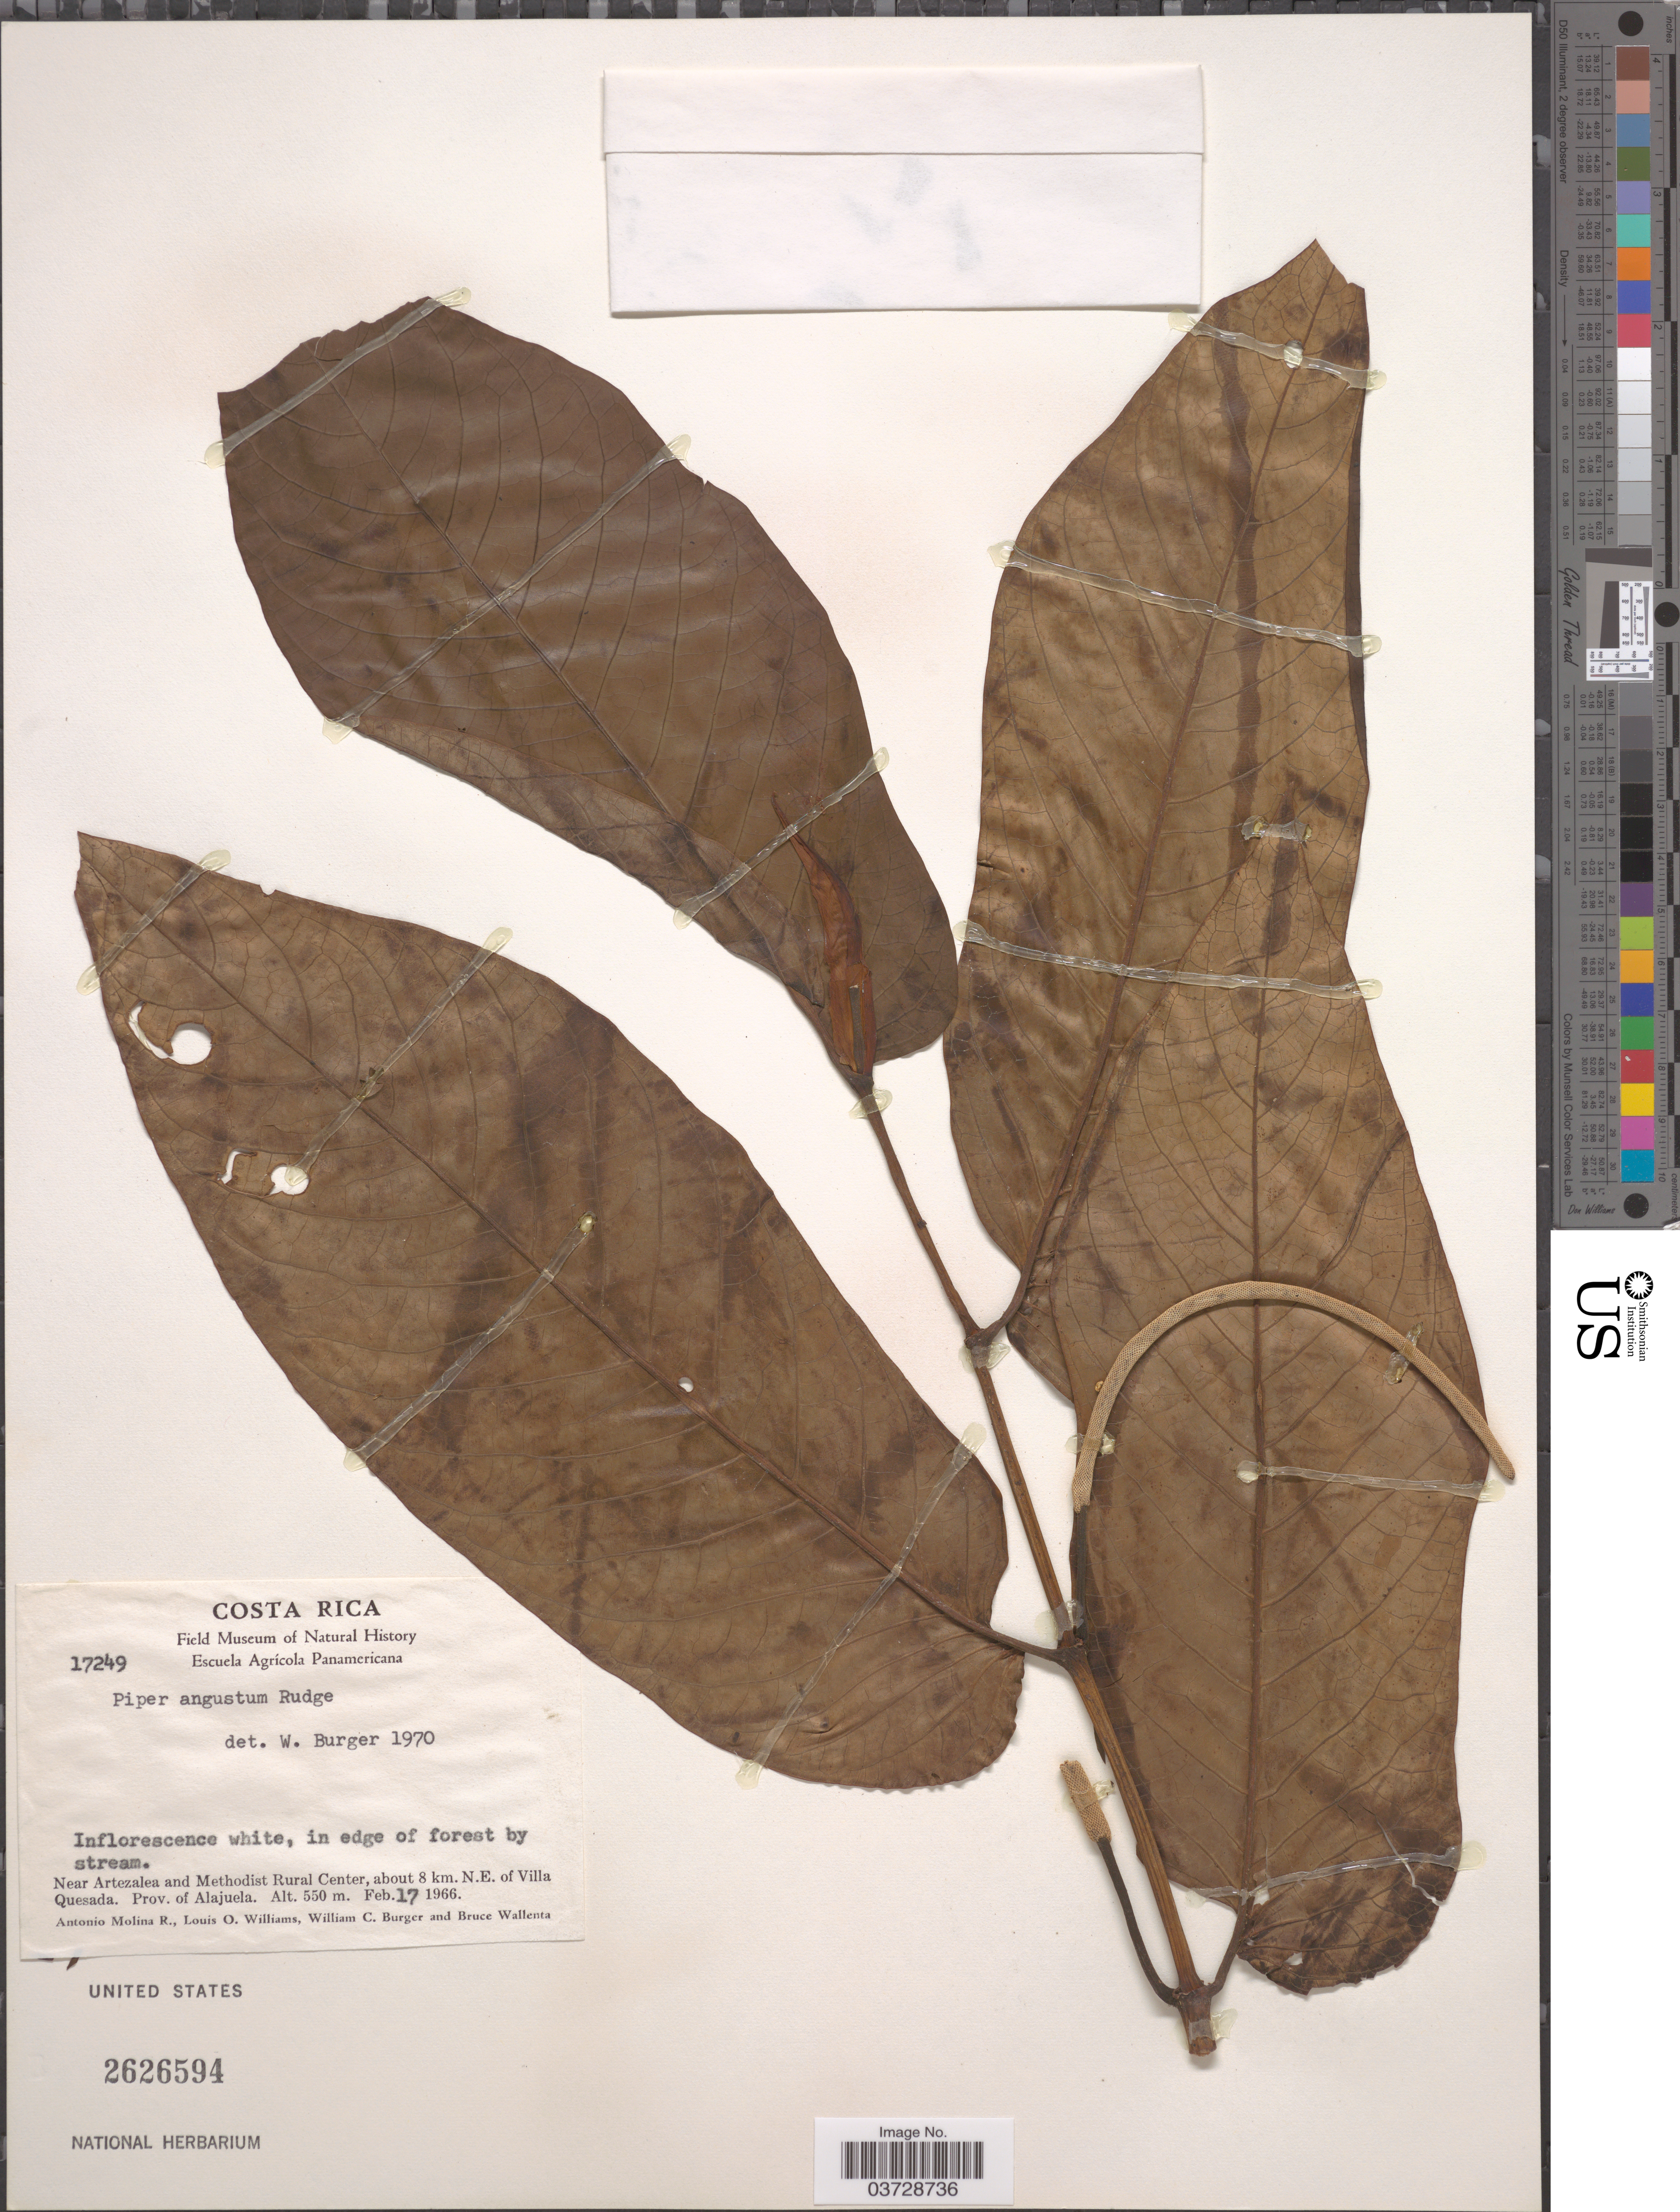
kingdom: Plantae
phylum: Tracheophyta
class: Magnoliopsida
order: Piperales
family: Piperaceae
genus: Piper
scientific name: Piper angustum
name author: Rudge ex Spreng.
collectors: A. Molina R., L. O. Williams, W. Burger & B. Wallenta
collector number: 17249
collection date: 1966-02-17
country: Costa Rica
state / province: Alajuela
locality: Near Artezalea and Methodist Rural Center, about 8 km. N.E. of Villa Quesada.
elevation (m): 550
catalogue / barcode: US 2626594